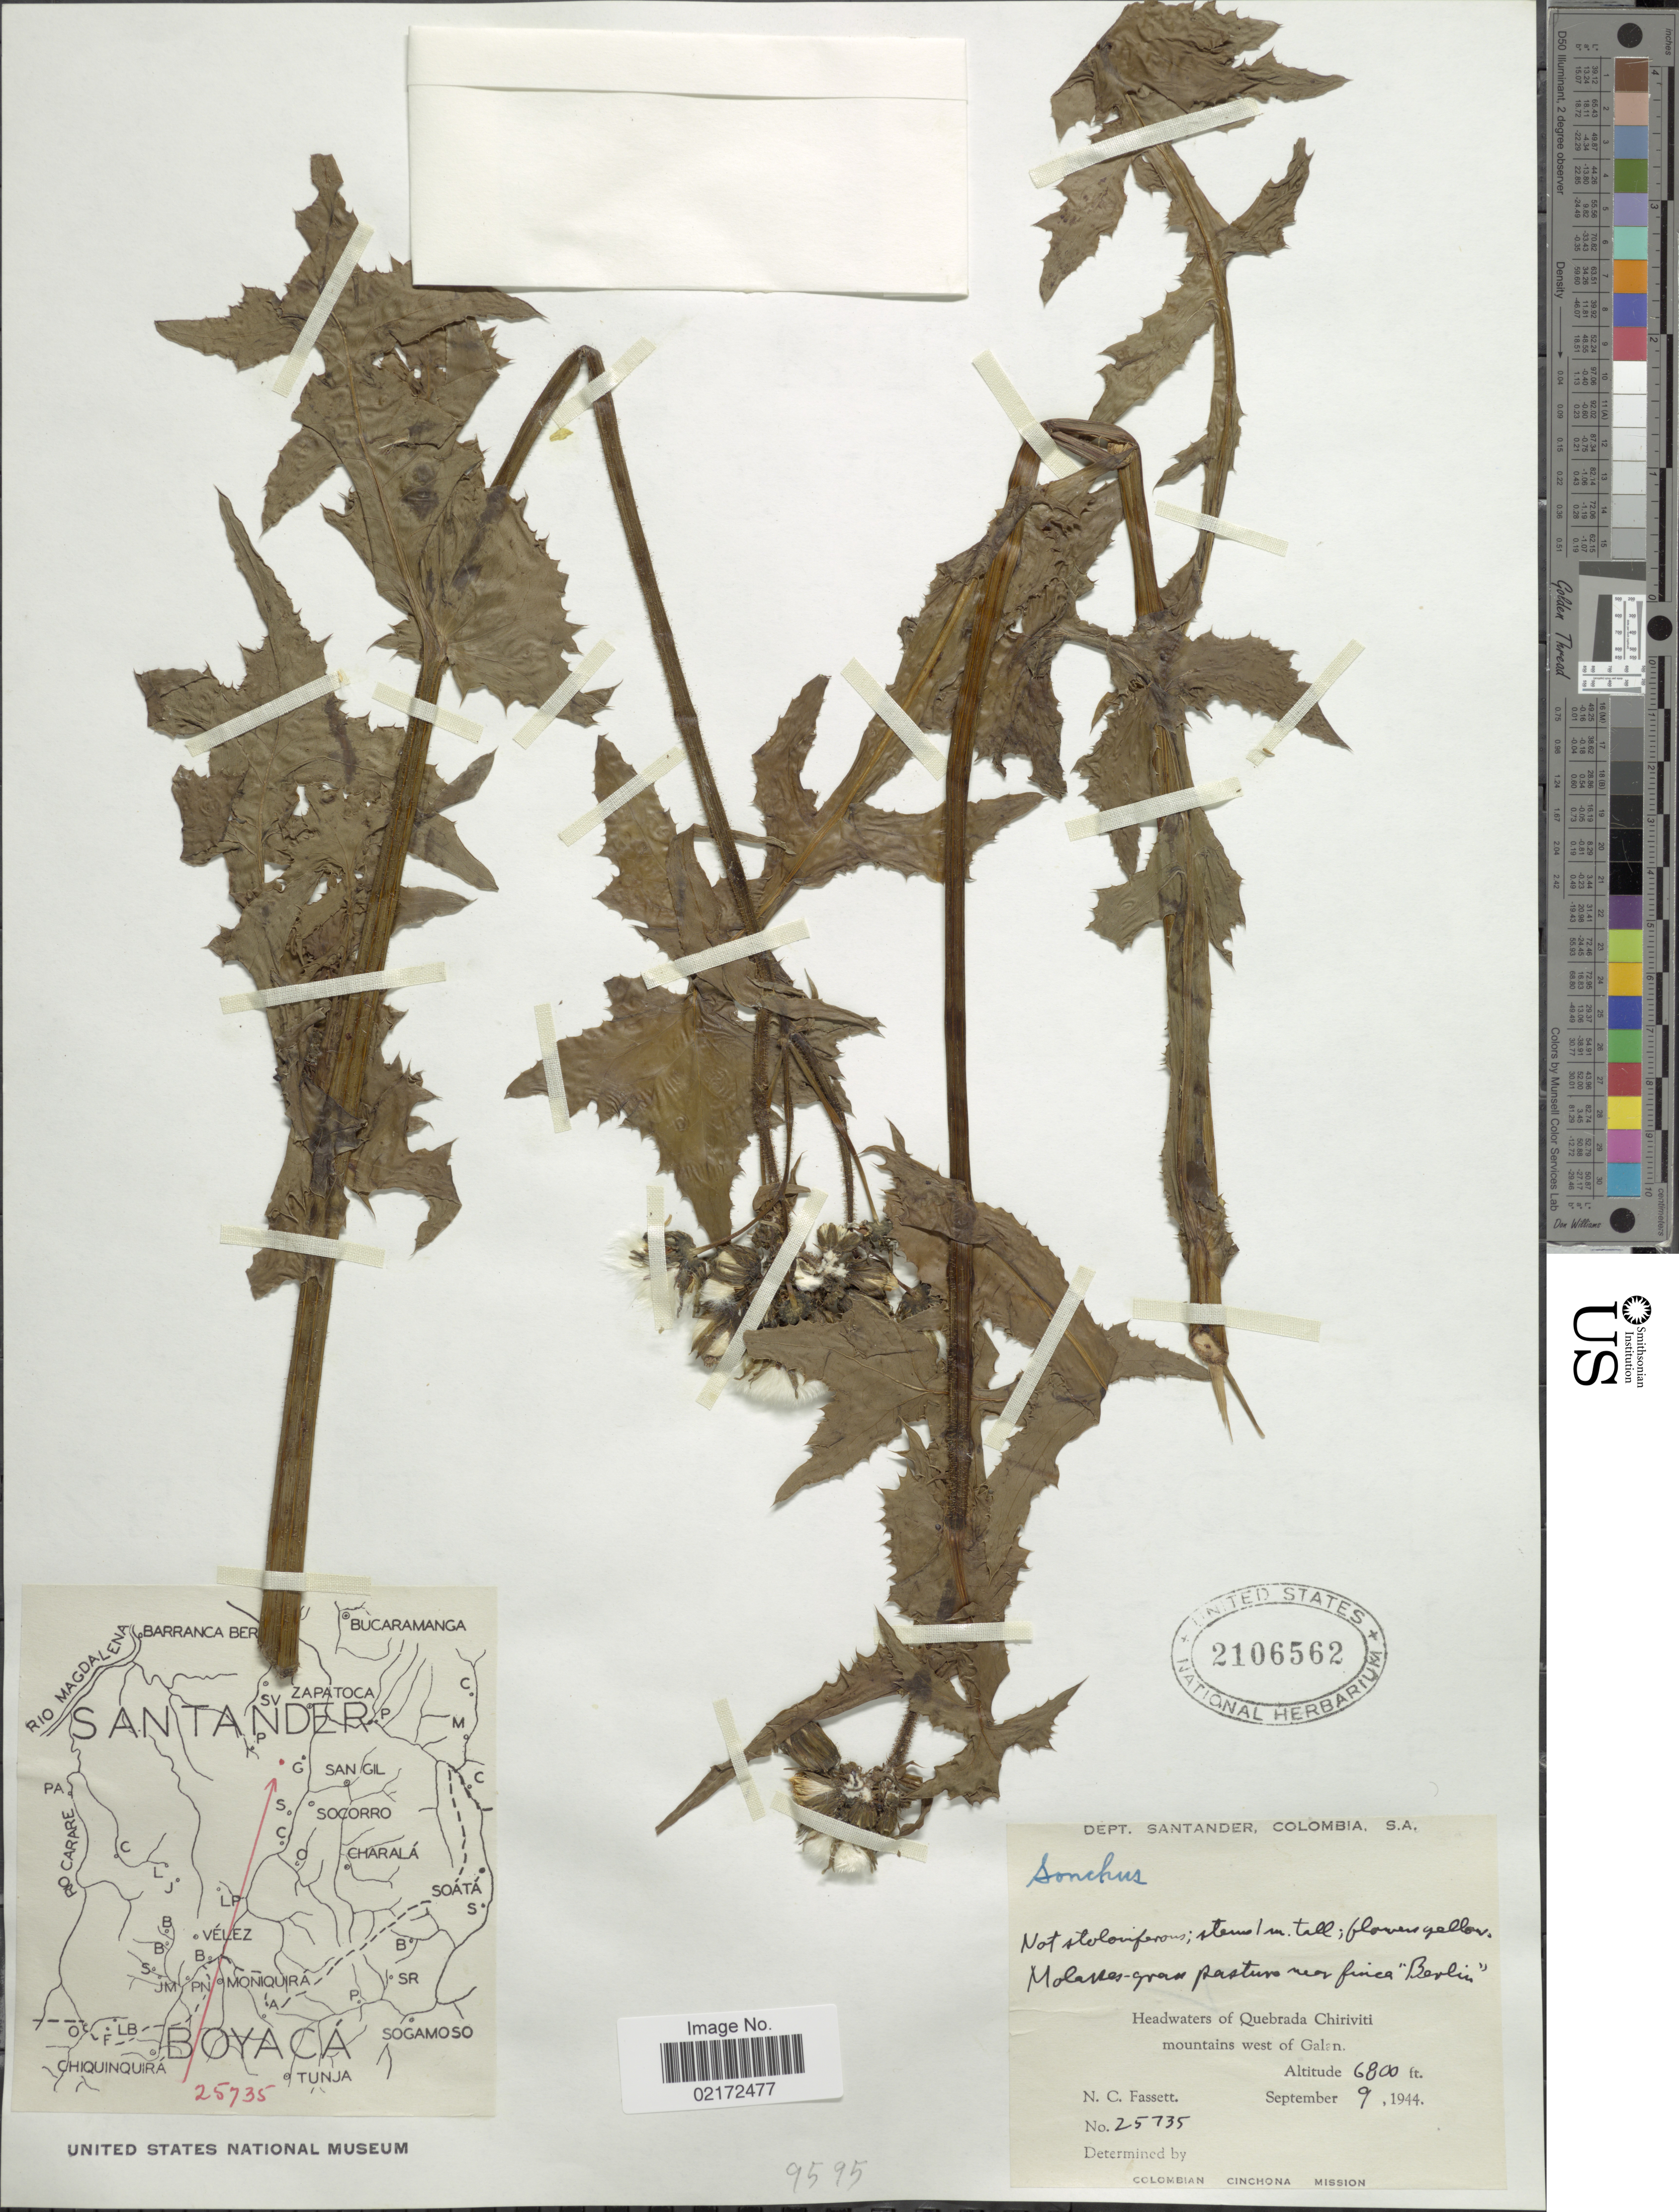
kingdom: Plantae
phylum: Tracheophyta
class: Magnoliopsida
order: Asterales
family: Asteraceae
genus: Sonchus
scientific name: Sonchus sp.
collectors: N. C. Fassett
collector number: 25735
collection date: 1944-09-09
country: Colombia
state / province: Santander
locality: Dept. Santander, Colombia, S.A. Headwaters of Quebrada Chiriviti mountains west of Galan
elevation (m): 2073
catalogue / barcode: US 2106562